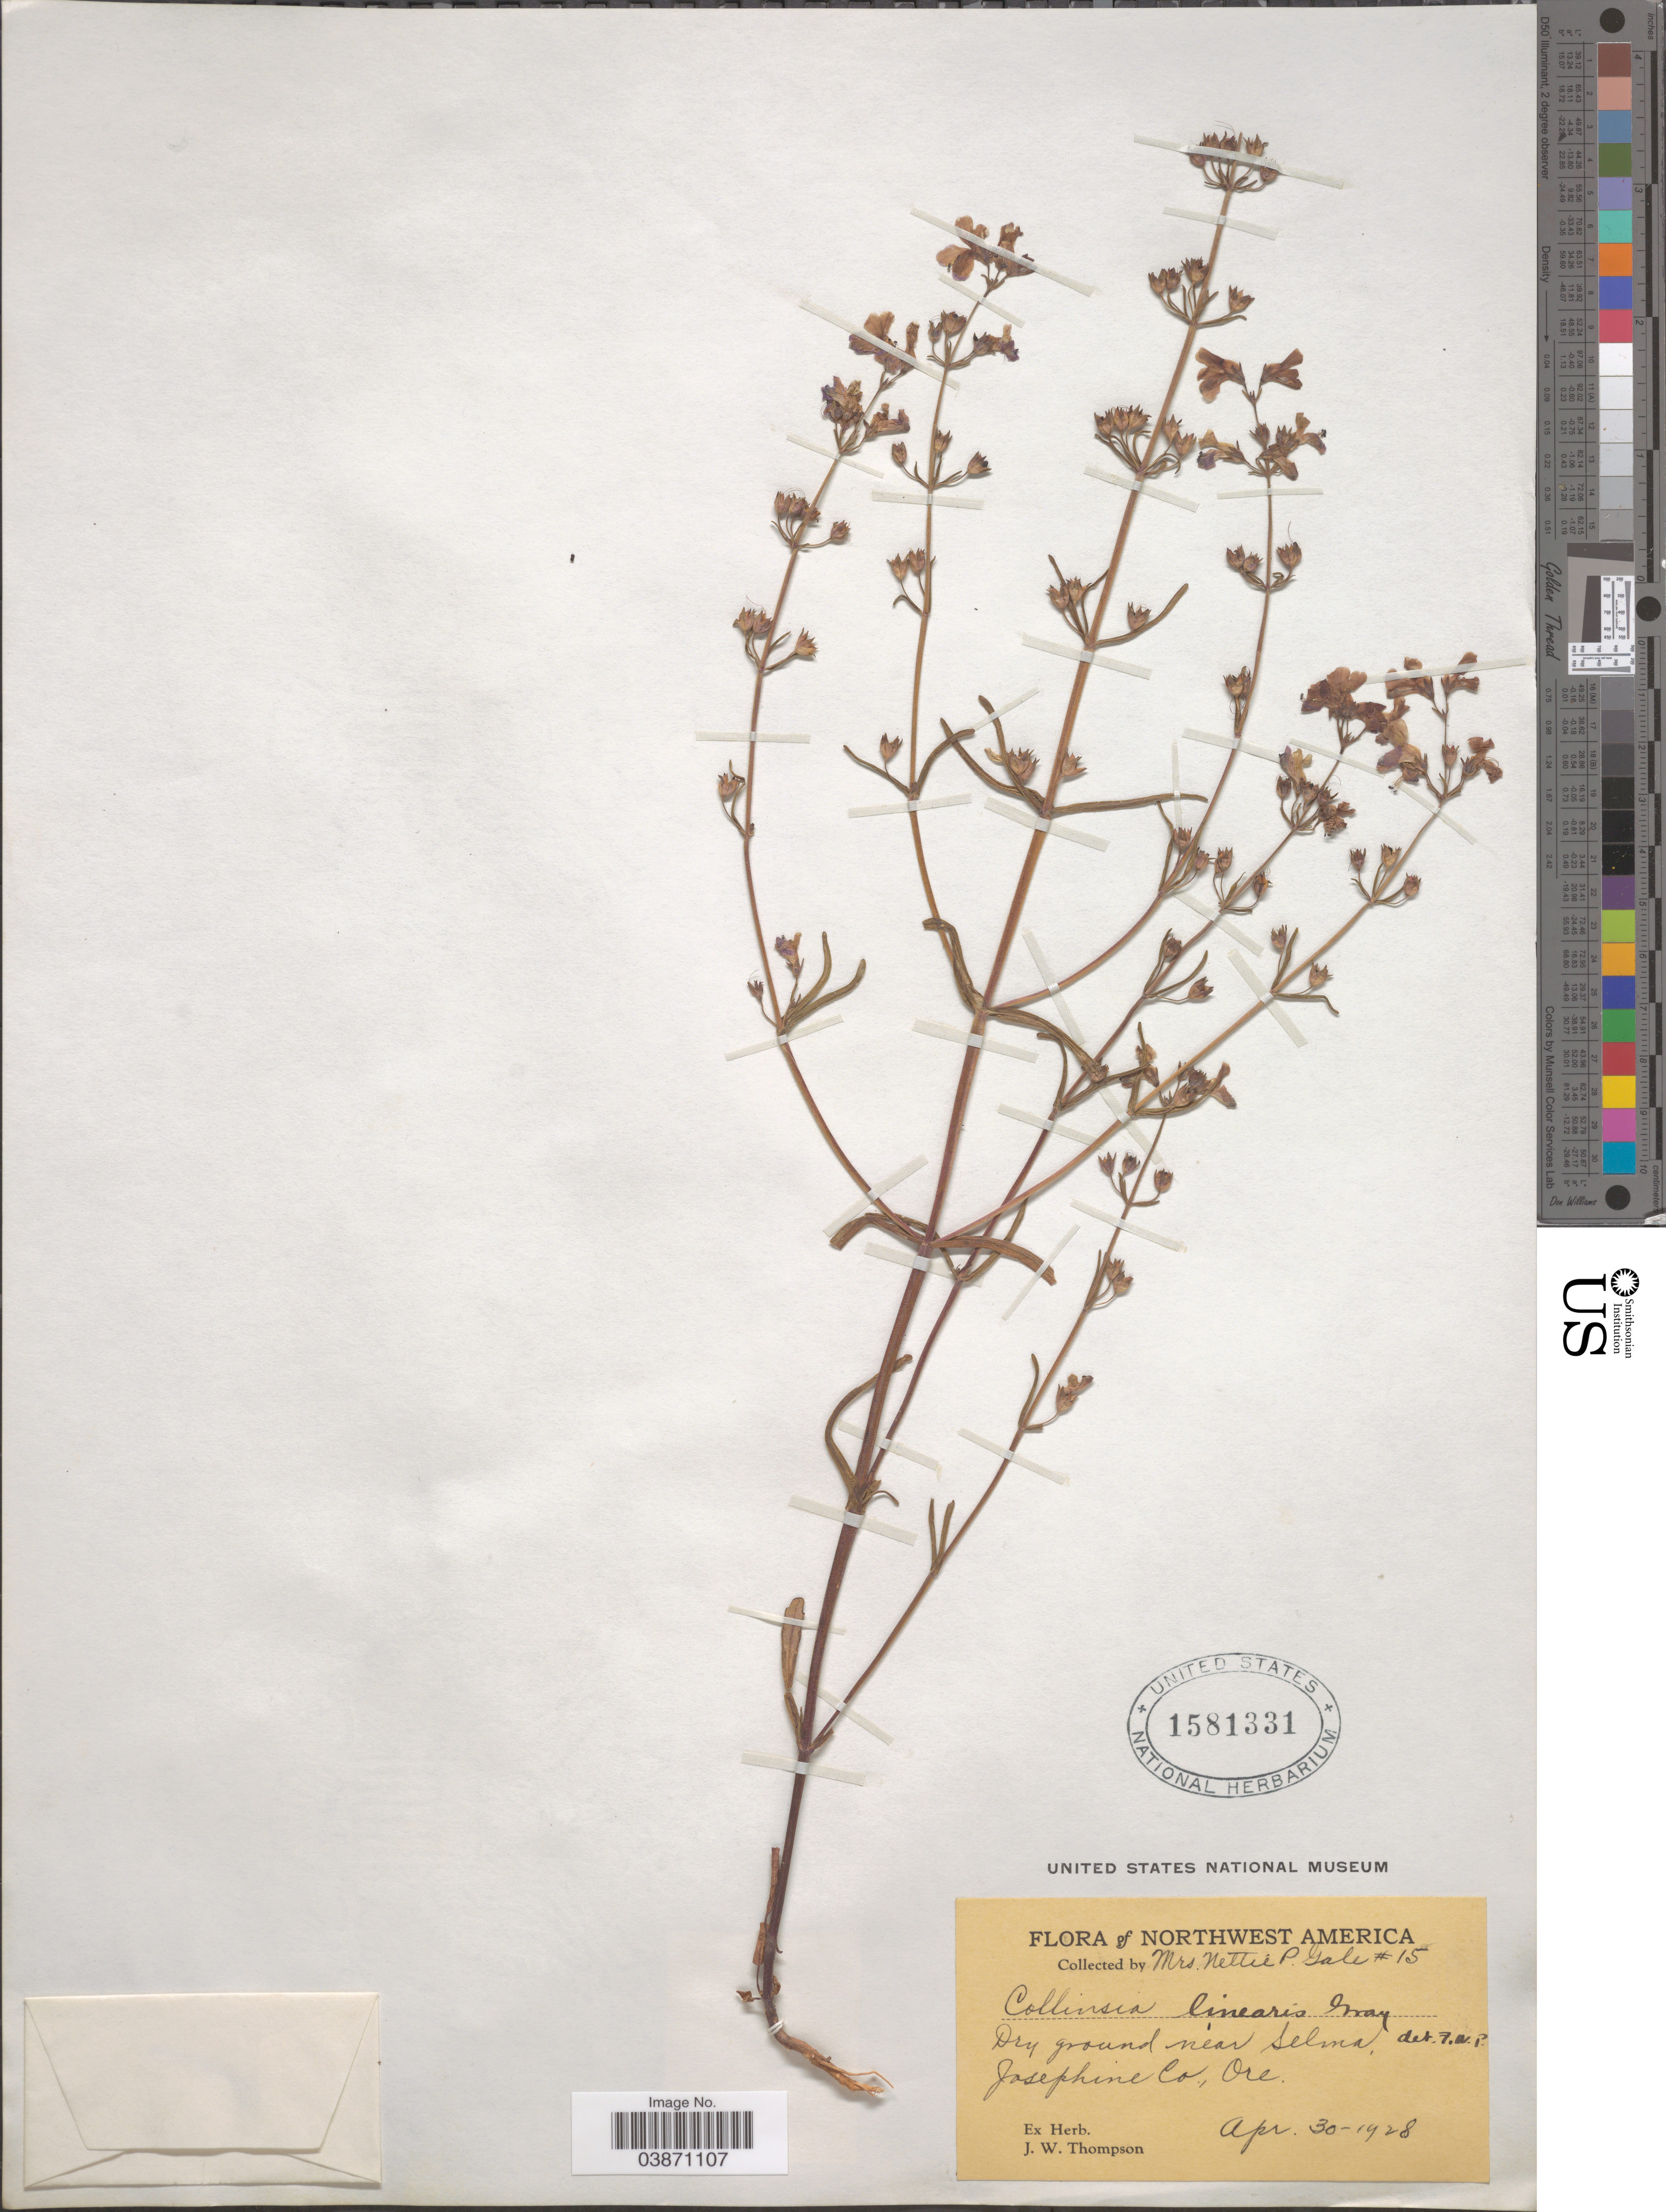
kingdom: Plantae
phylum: Tracheophyta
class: Magnoliopsida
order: Lamiales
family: Plantaginaceae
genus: Collinsia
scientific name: Collinsia linearis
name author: A. Gray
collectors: N. Gale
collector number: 15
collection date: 1928-04-30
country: United States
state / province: Oregon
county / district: Josephine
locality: Near Selma, Josephine Co.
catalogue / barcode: US 1581331